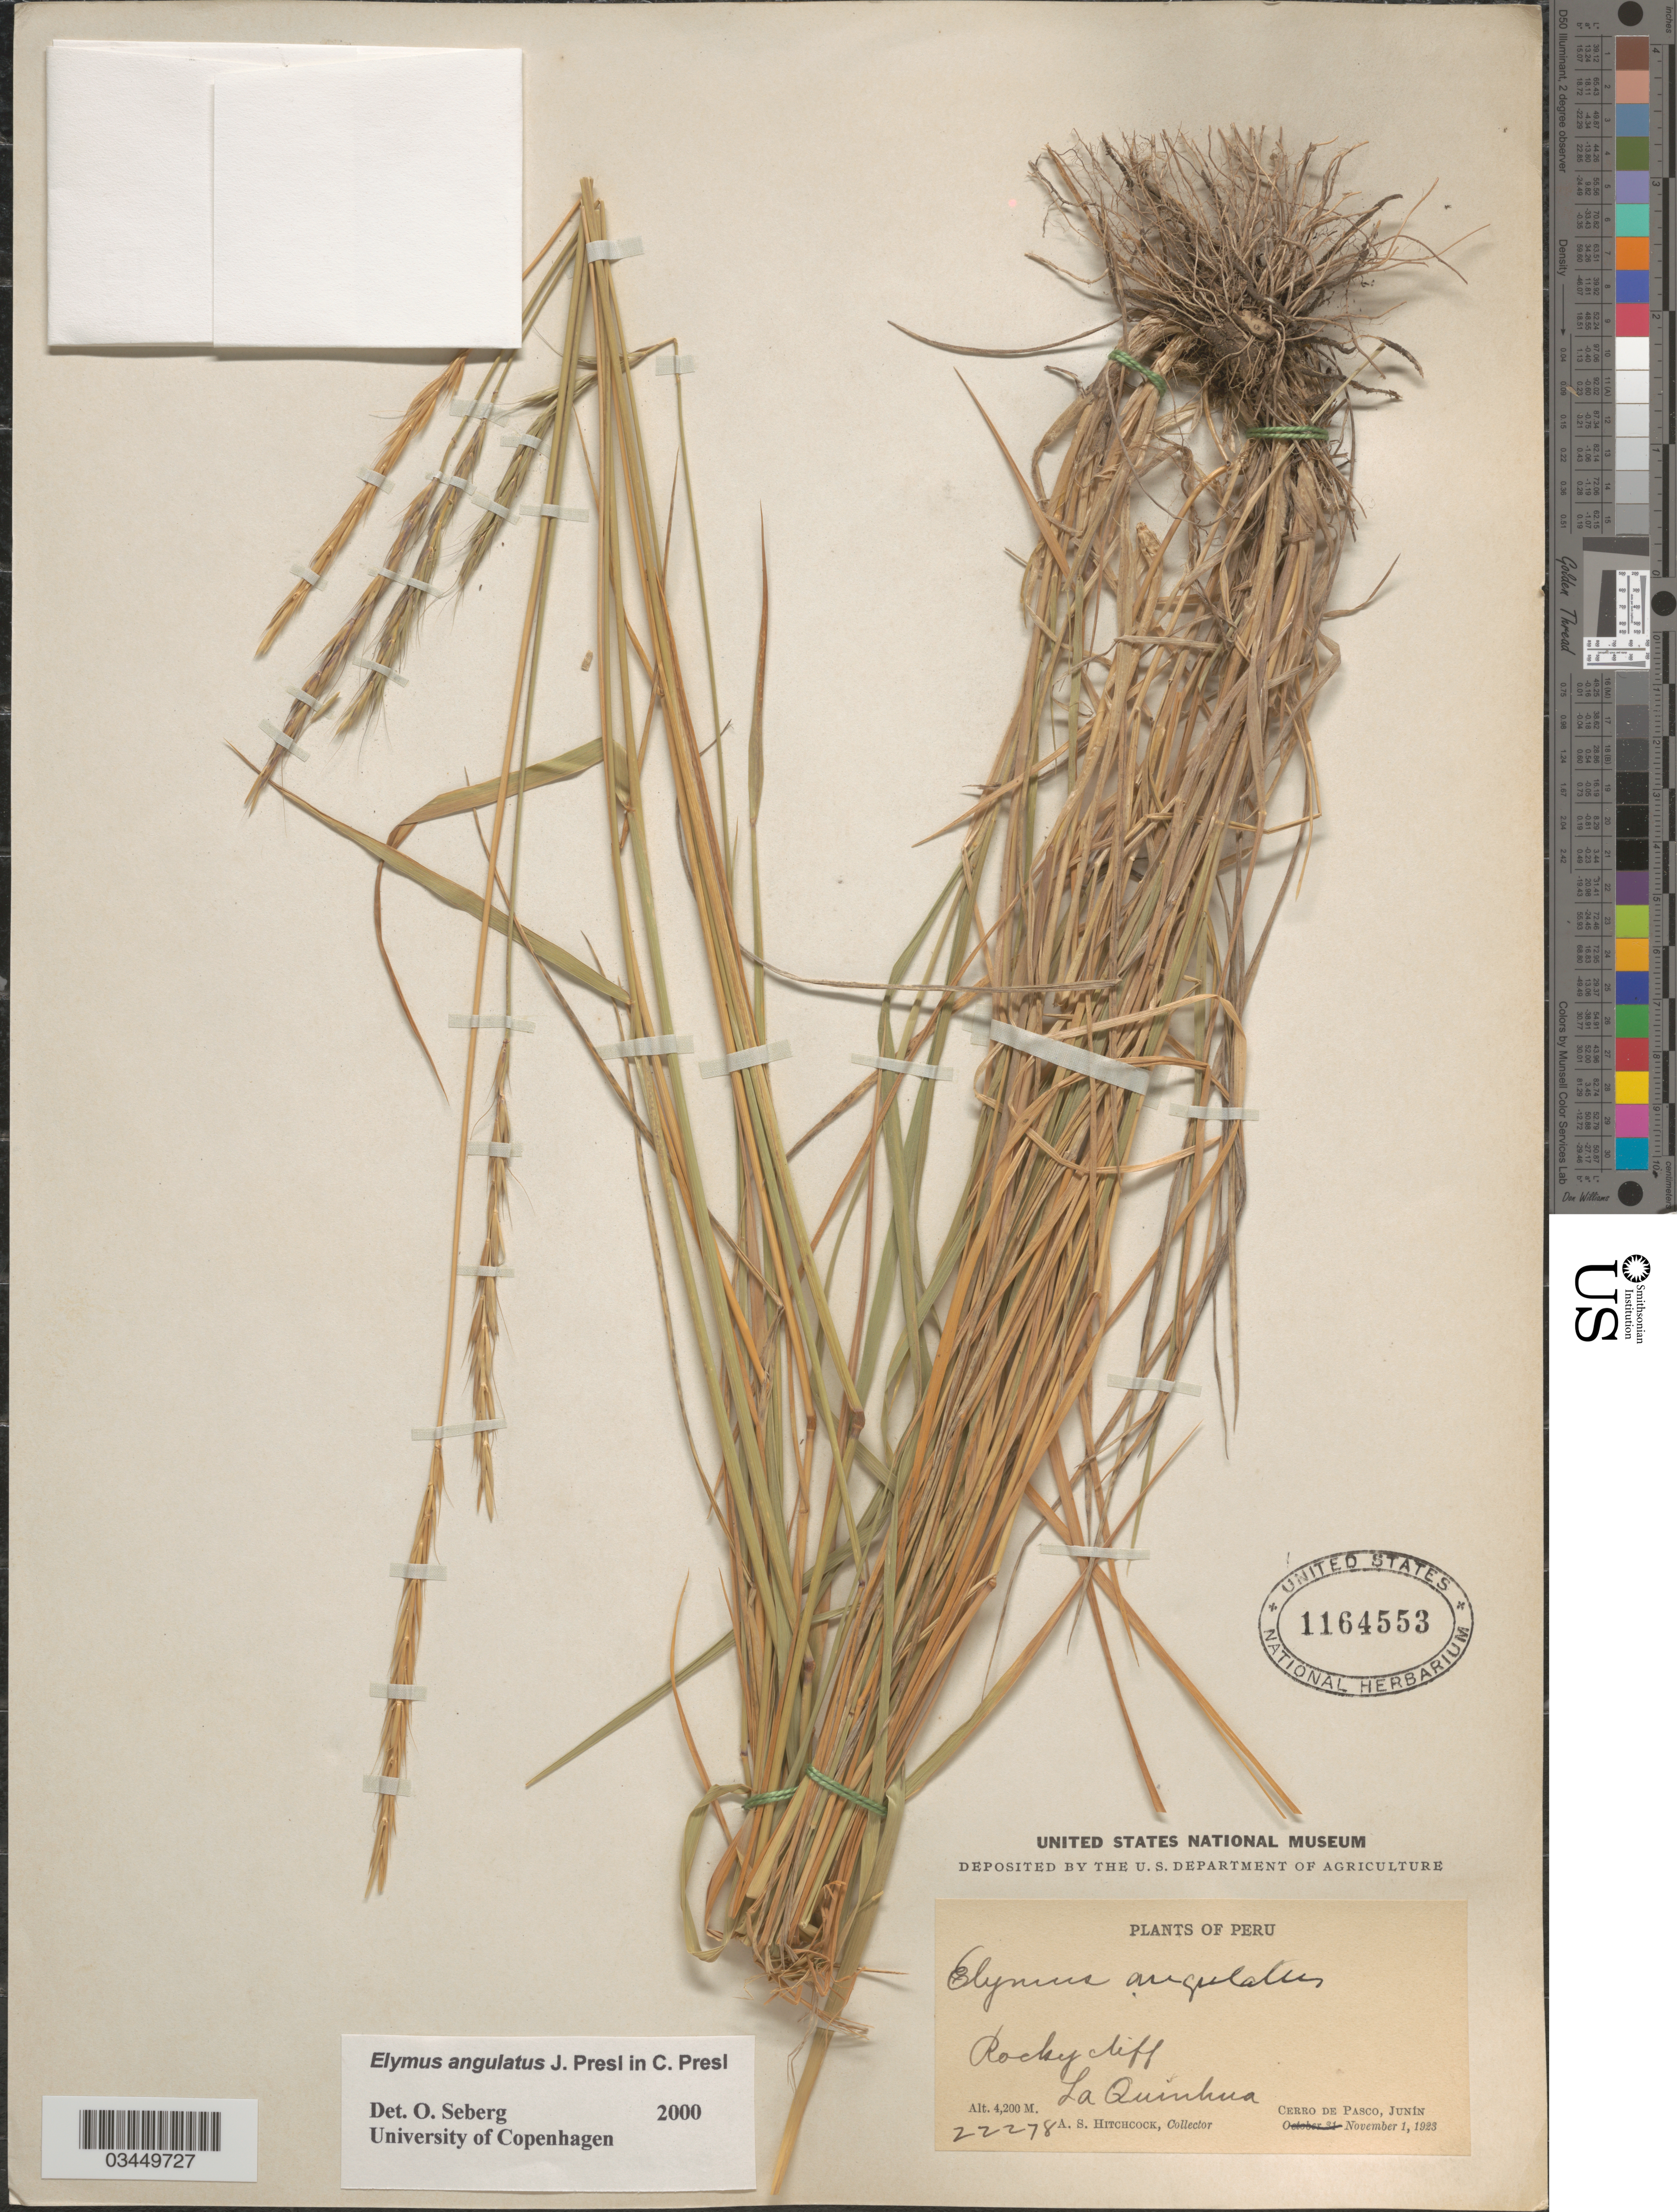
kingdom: Plantae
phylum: Tracheophyta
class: Liliopsida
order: Poales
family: Poaceae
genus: Elymus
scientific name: Elymus angulatus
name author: J. Presl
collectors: A. S. Hitchcock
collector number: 22278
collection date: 1923-11-01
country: Peru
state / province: Junín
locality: Rocky cliff. La Quinhua. Cerro de Pasco.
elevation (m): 4200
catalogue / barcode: US 1164553